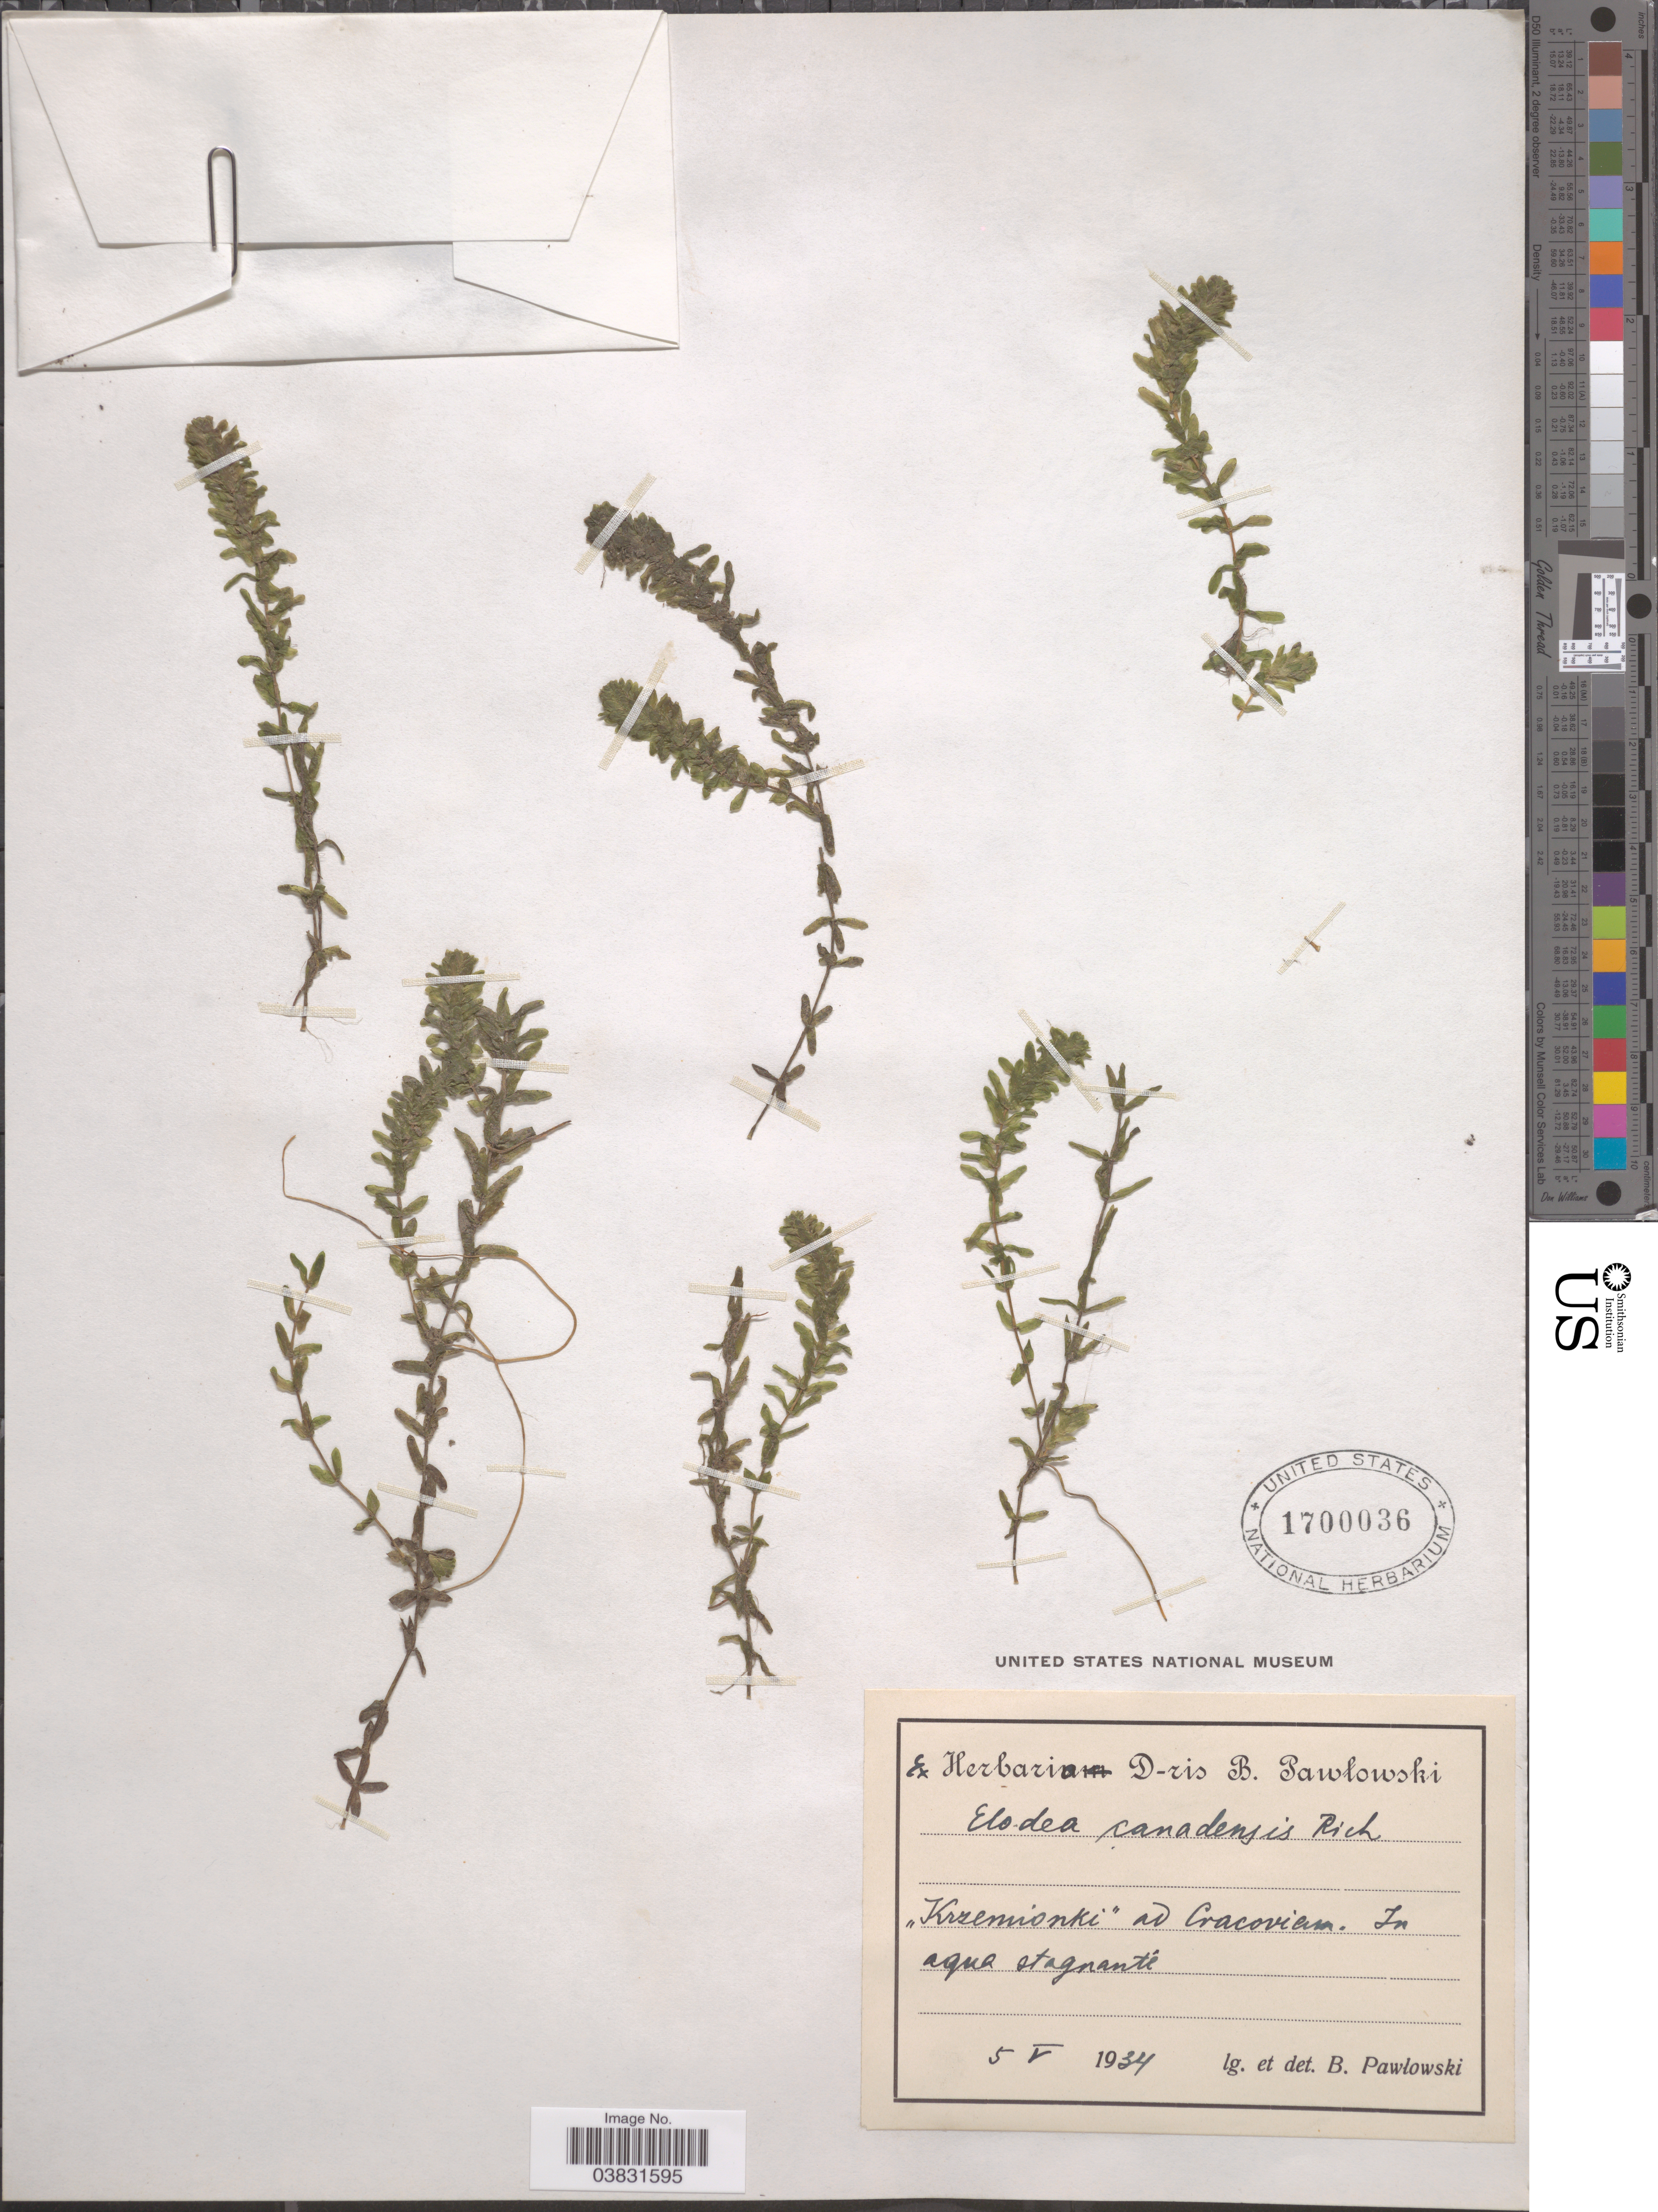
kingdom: Plantae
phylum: Tracheophyta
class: Liliopsida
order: Alismatales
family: Hydrocharitaceae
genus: Elodea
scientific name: Elodea canadensis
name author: Michx.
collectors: B. Pawlowski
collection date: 1934-05-05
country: Poland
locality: Krzemionki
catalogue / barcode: US 1700036